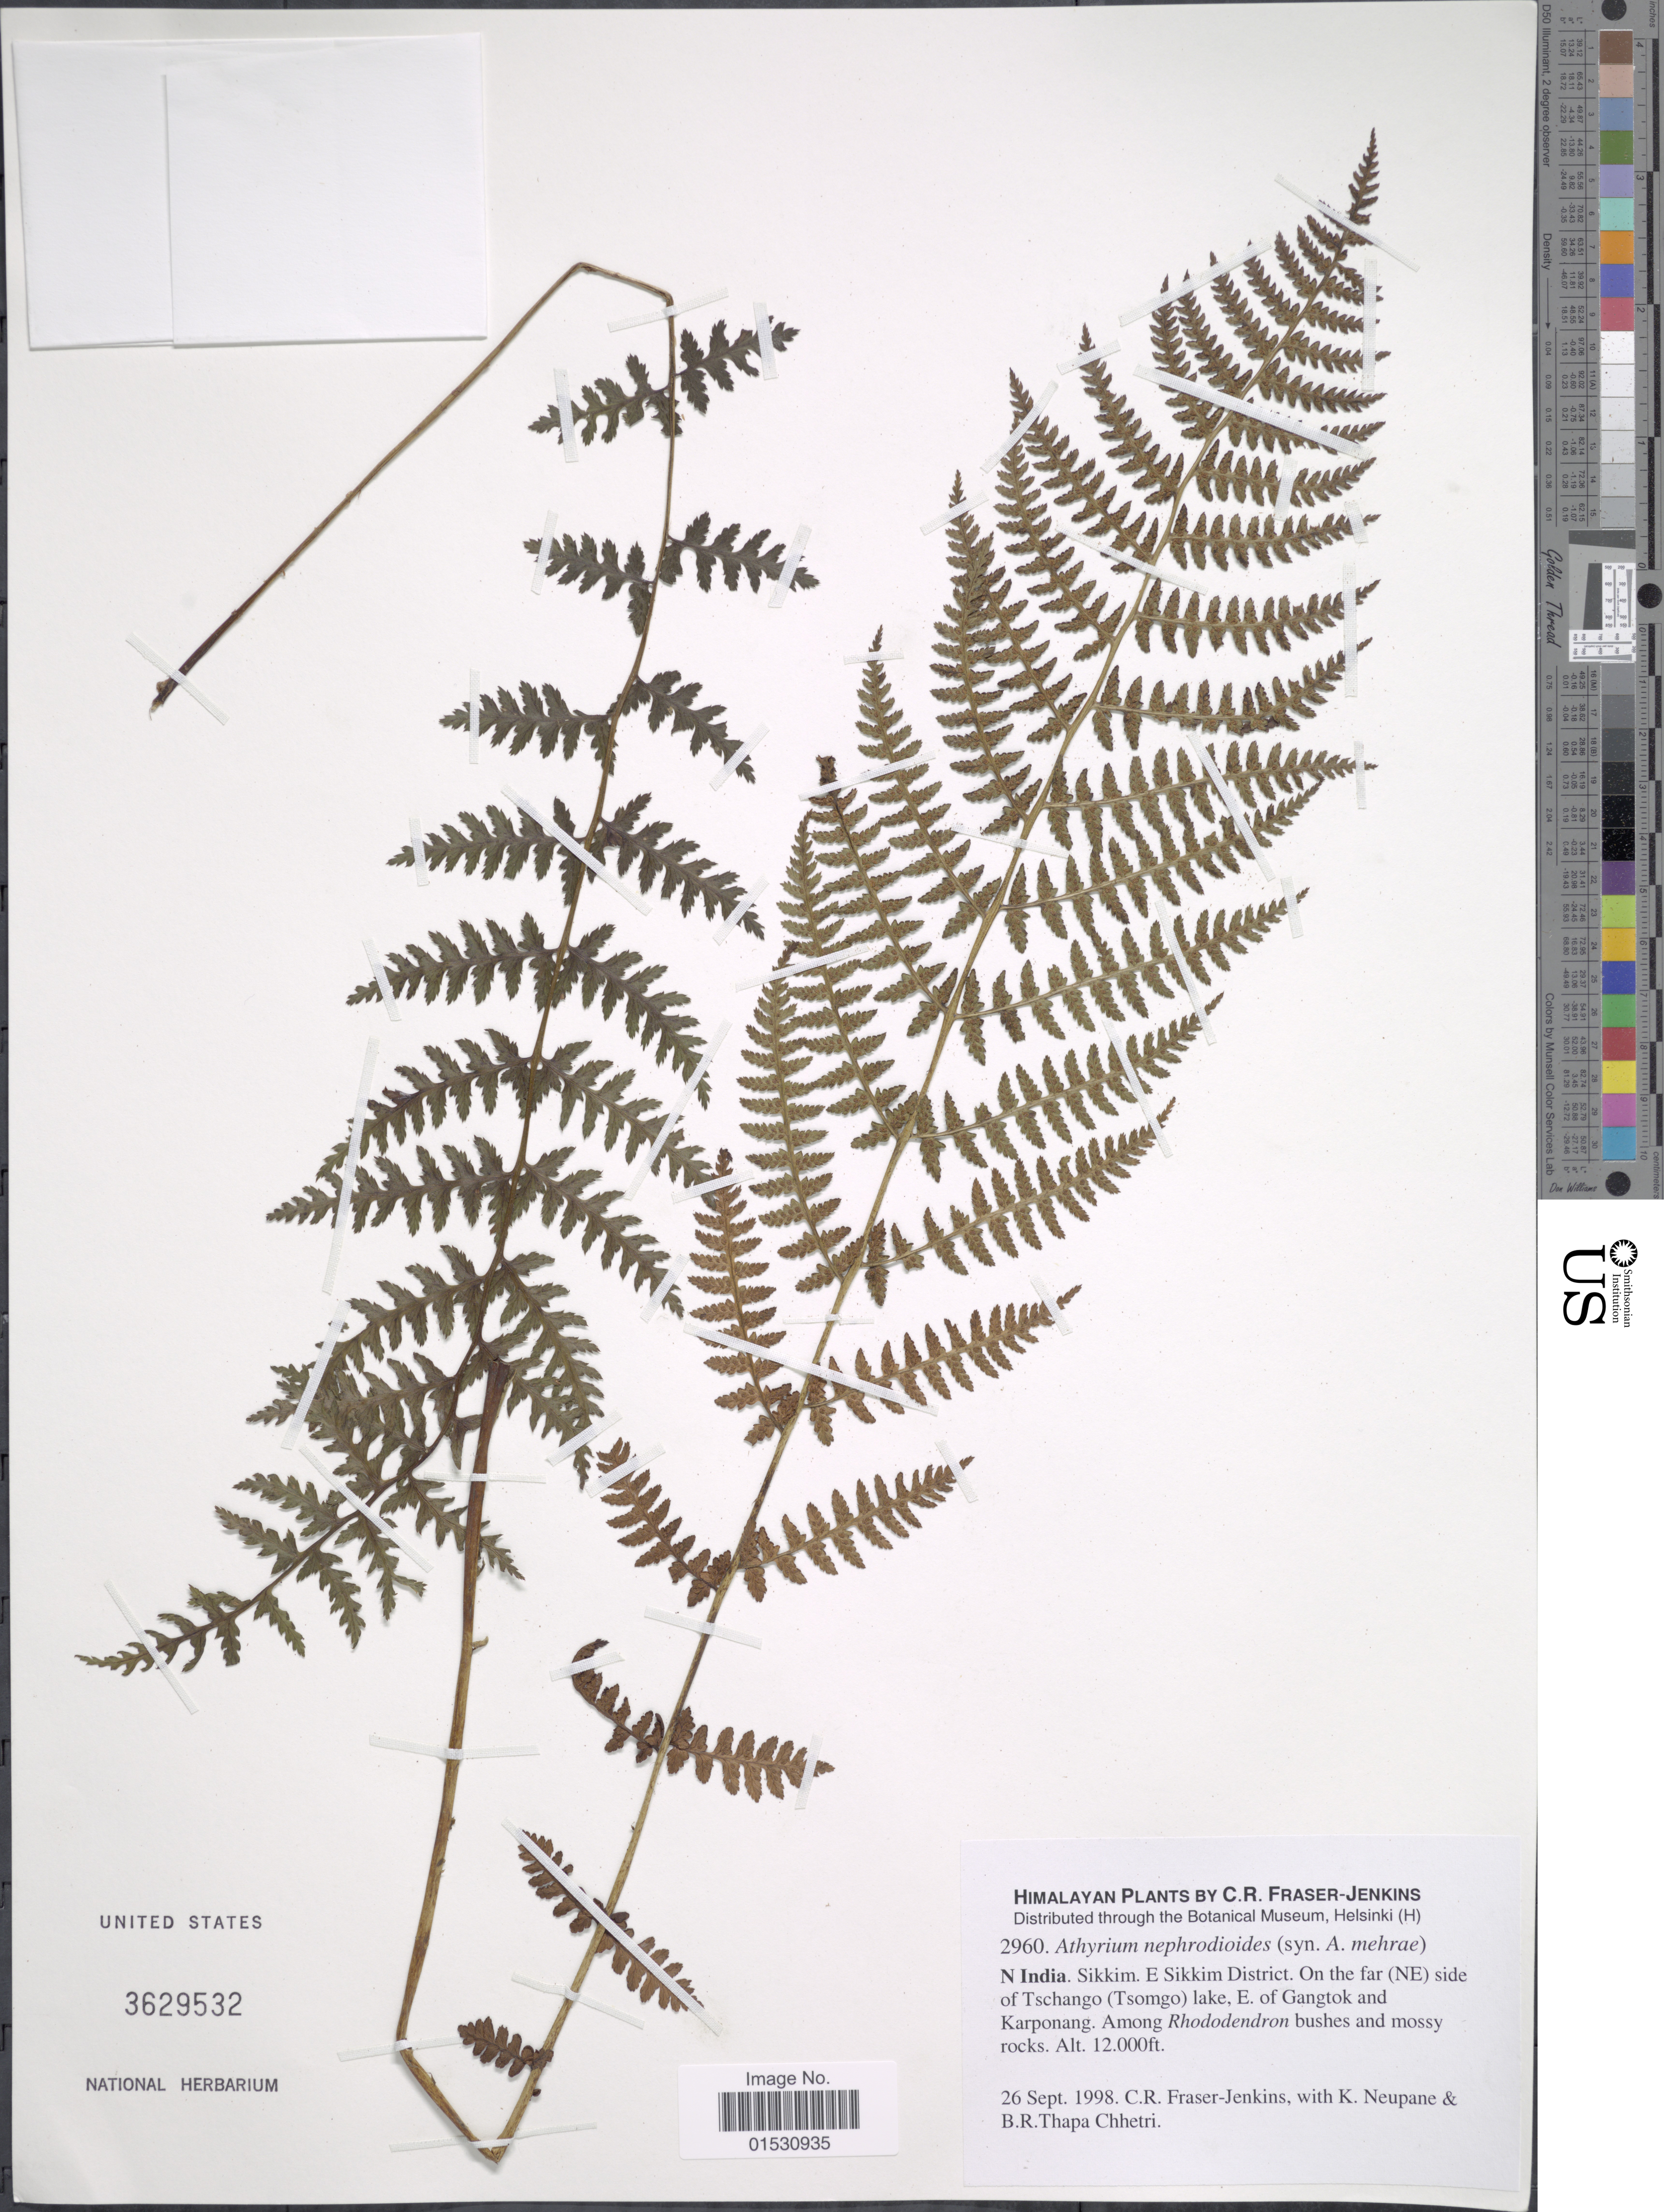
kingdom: Plantae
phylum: Tracheophyta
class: Polypodiopsida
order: Polypodiales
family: Athyriaceae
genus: Athyrium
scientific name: Athyrium nephrodioides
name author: (Baker) Christ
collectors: C. R. Fraser-Jenkins, K. Neupane & B. Thapa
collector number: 2960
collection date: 1998-09-26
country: India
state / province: Sikkim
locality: Himalayan. N India. E Sikkim District. On the far (NE) side of Tschango (Tsomgo) lake, E. of Gangtok and Karponang.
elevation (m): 3658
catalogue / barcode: US 3629532